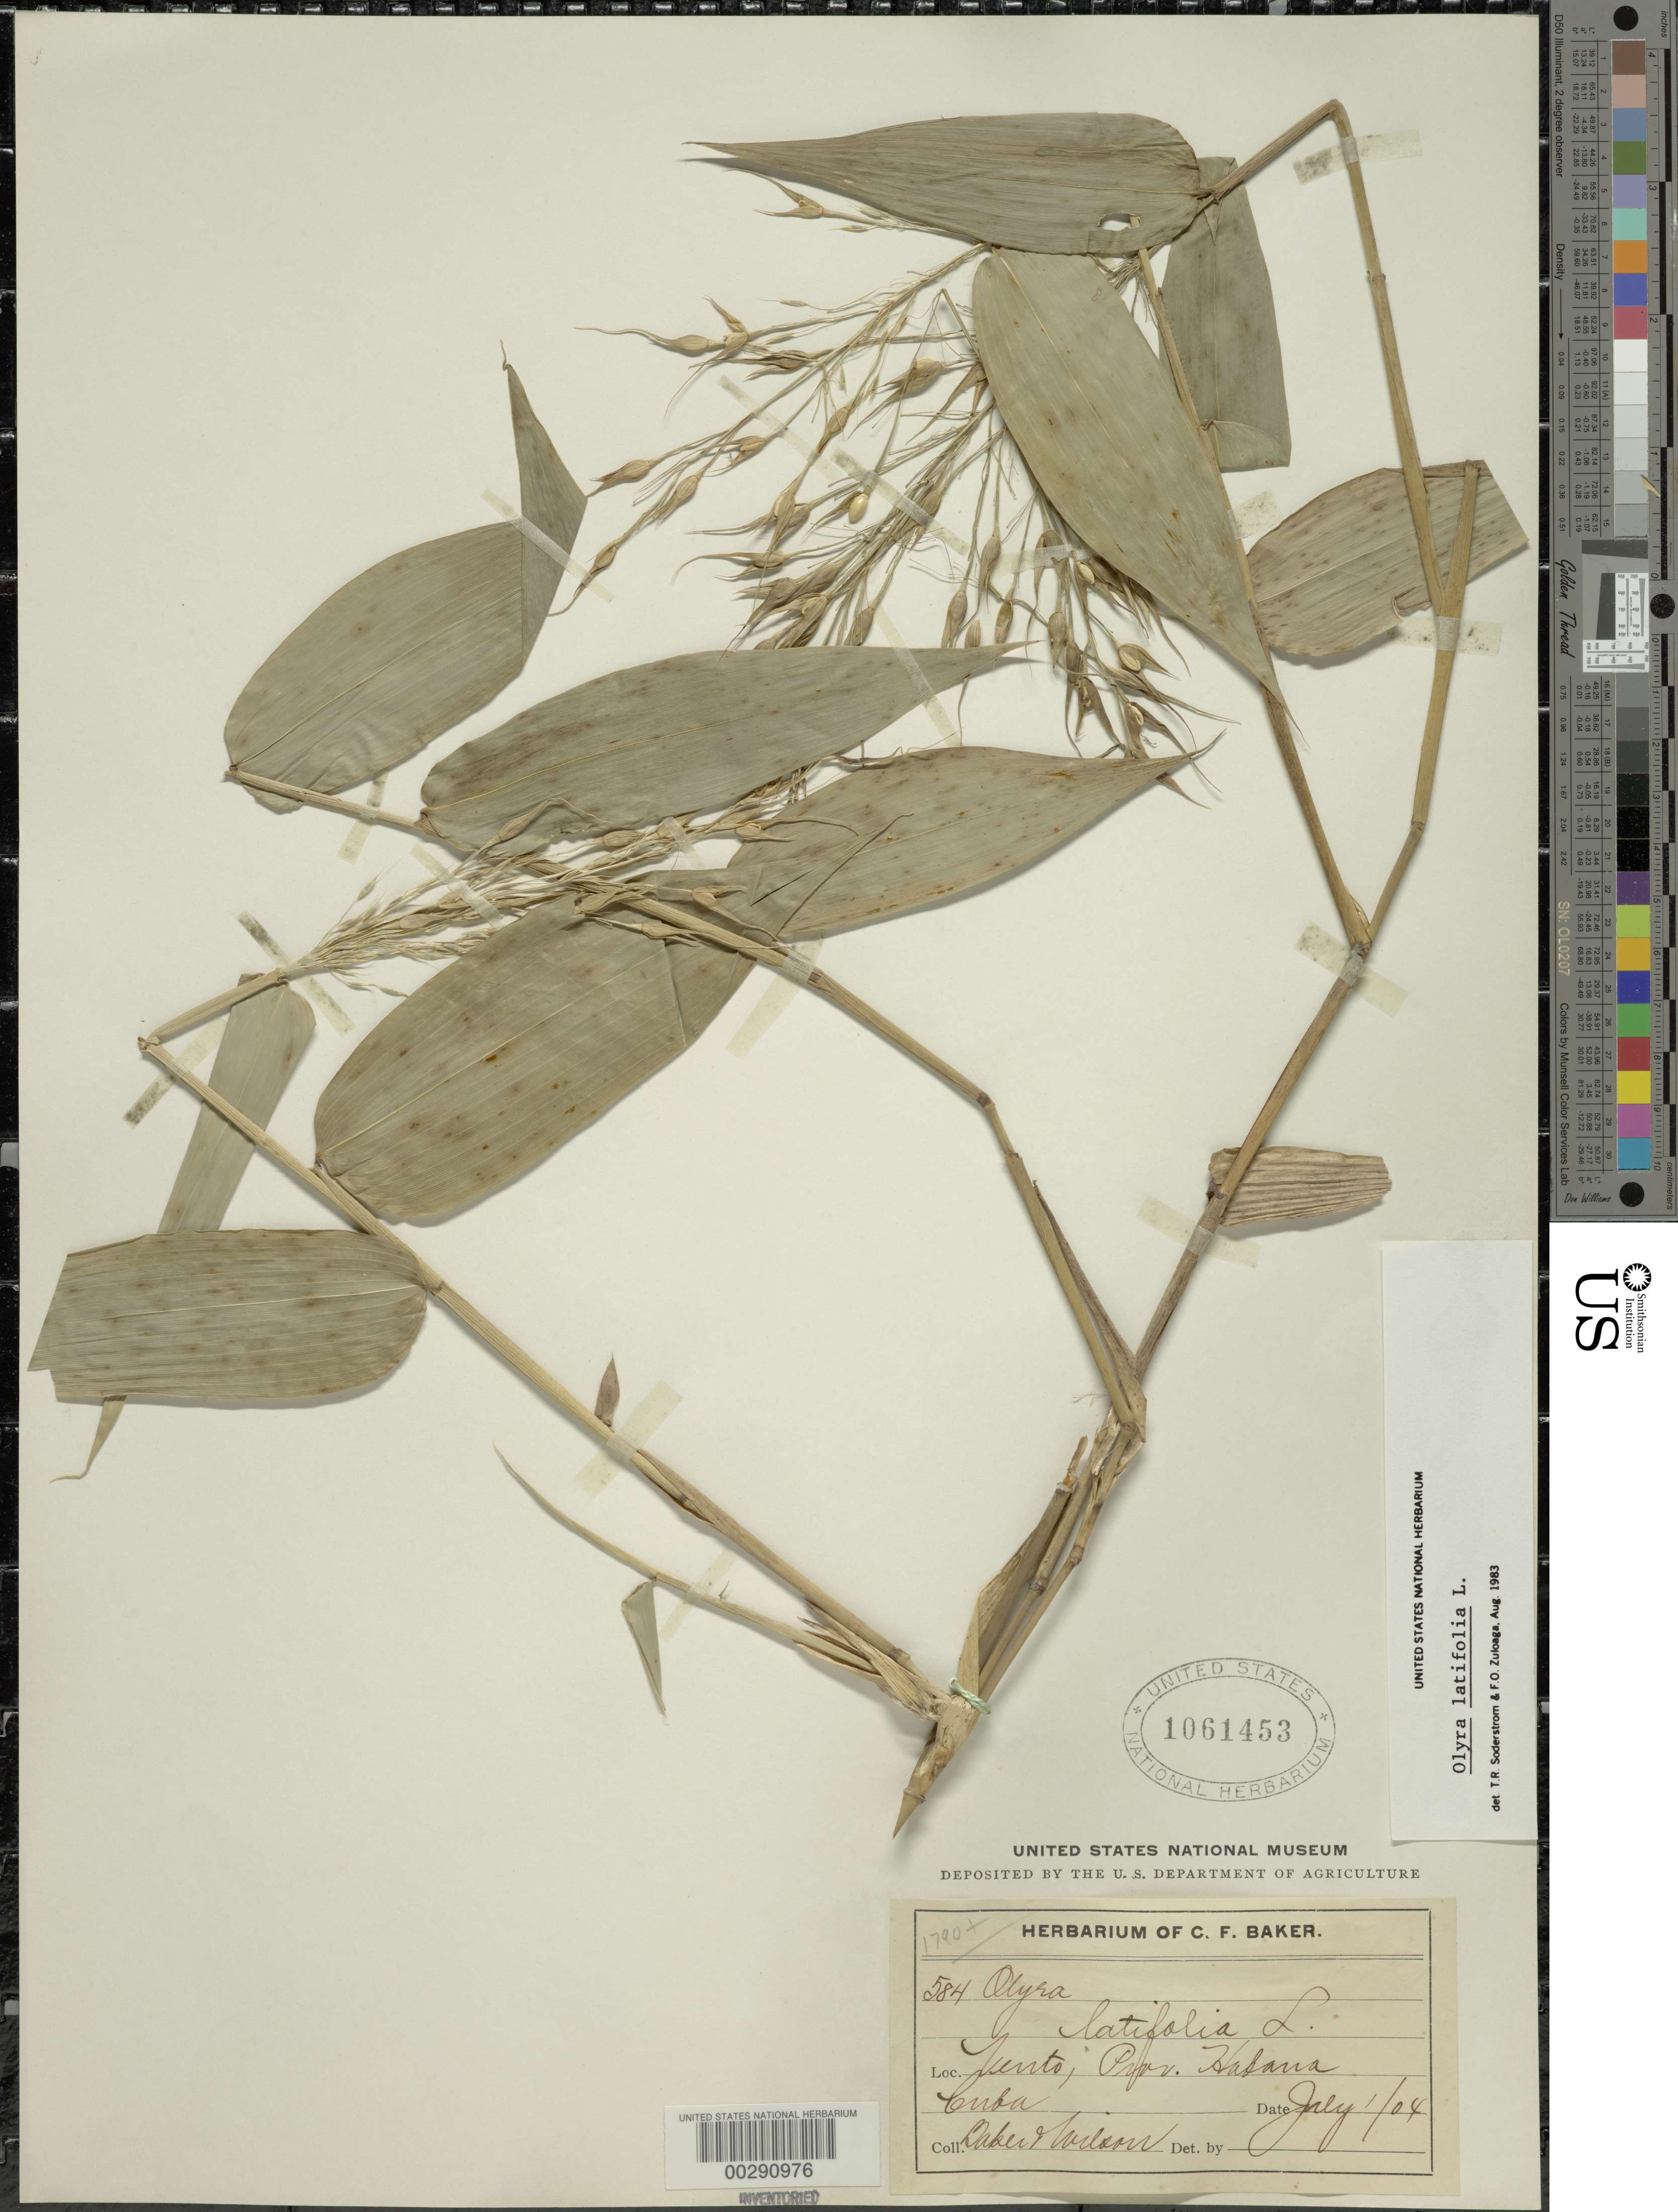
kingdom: Plantae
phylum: Tracheophyta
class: Liliopsida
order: Poales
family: Poaceae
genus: Olyra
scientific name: Olyra latifolia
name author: L.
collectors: C. F. Baker & F. R. M. Wilson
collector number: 584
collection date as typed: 01 Jul 1904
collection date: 1904-07-01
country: Cuba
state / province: La Habana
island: Greater Antilles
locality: Vento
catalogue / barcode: US 1061453